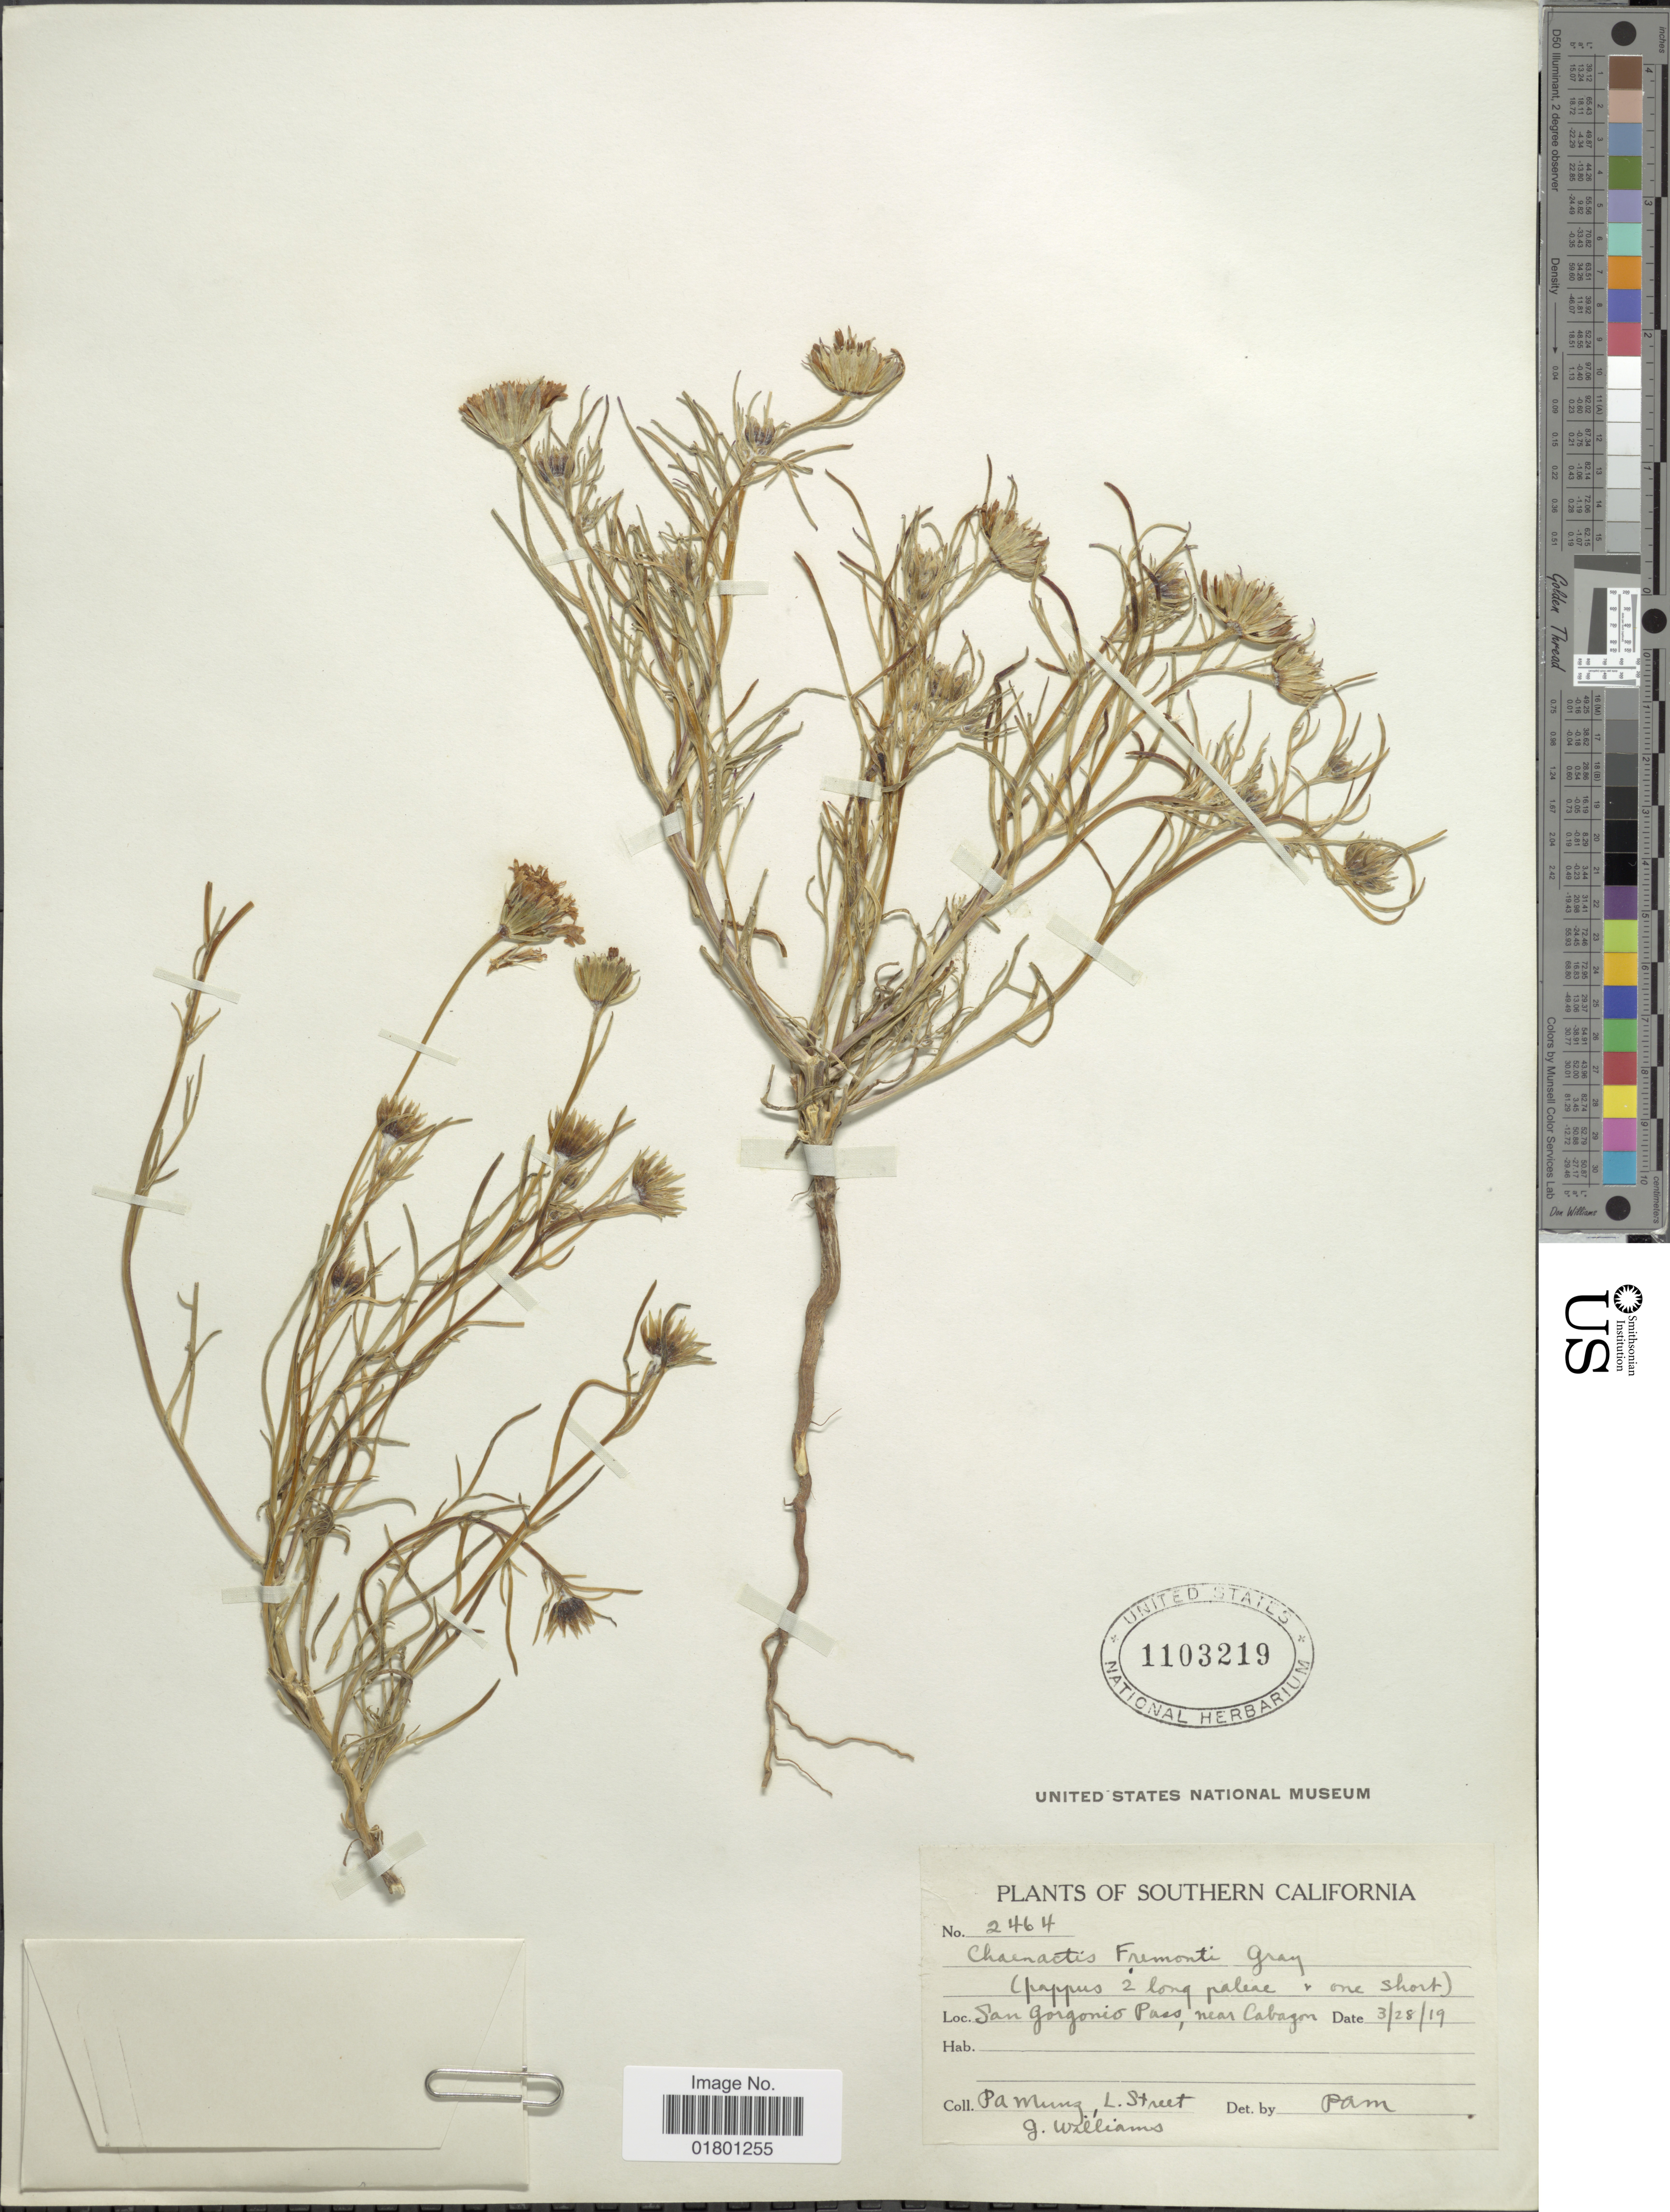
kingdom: Plantae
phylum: Tracheophyta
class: Magnoliopsida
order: Asterales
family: Asteraceae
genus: Chaenactis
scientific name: Chaenactis fremontii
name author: A. Gray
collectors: P. A. Munz, L. Street & G. H. Williams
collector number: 2464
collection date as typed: Transcribed d/m/y: 28/3/19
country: United States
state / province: California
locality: Southern California, San Gorgonio Pass, near Cabagon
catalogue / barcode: US 1103219